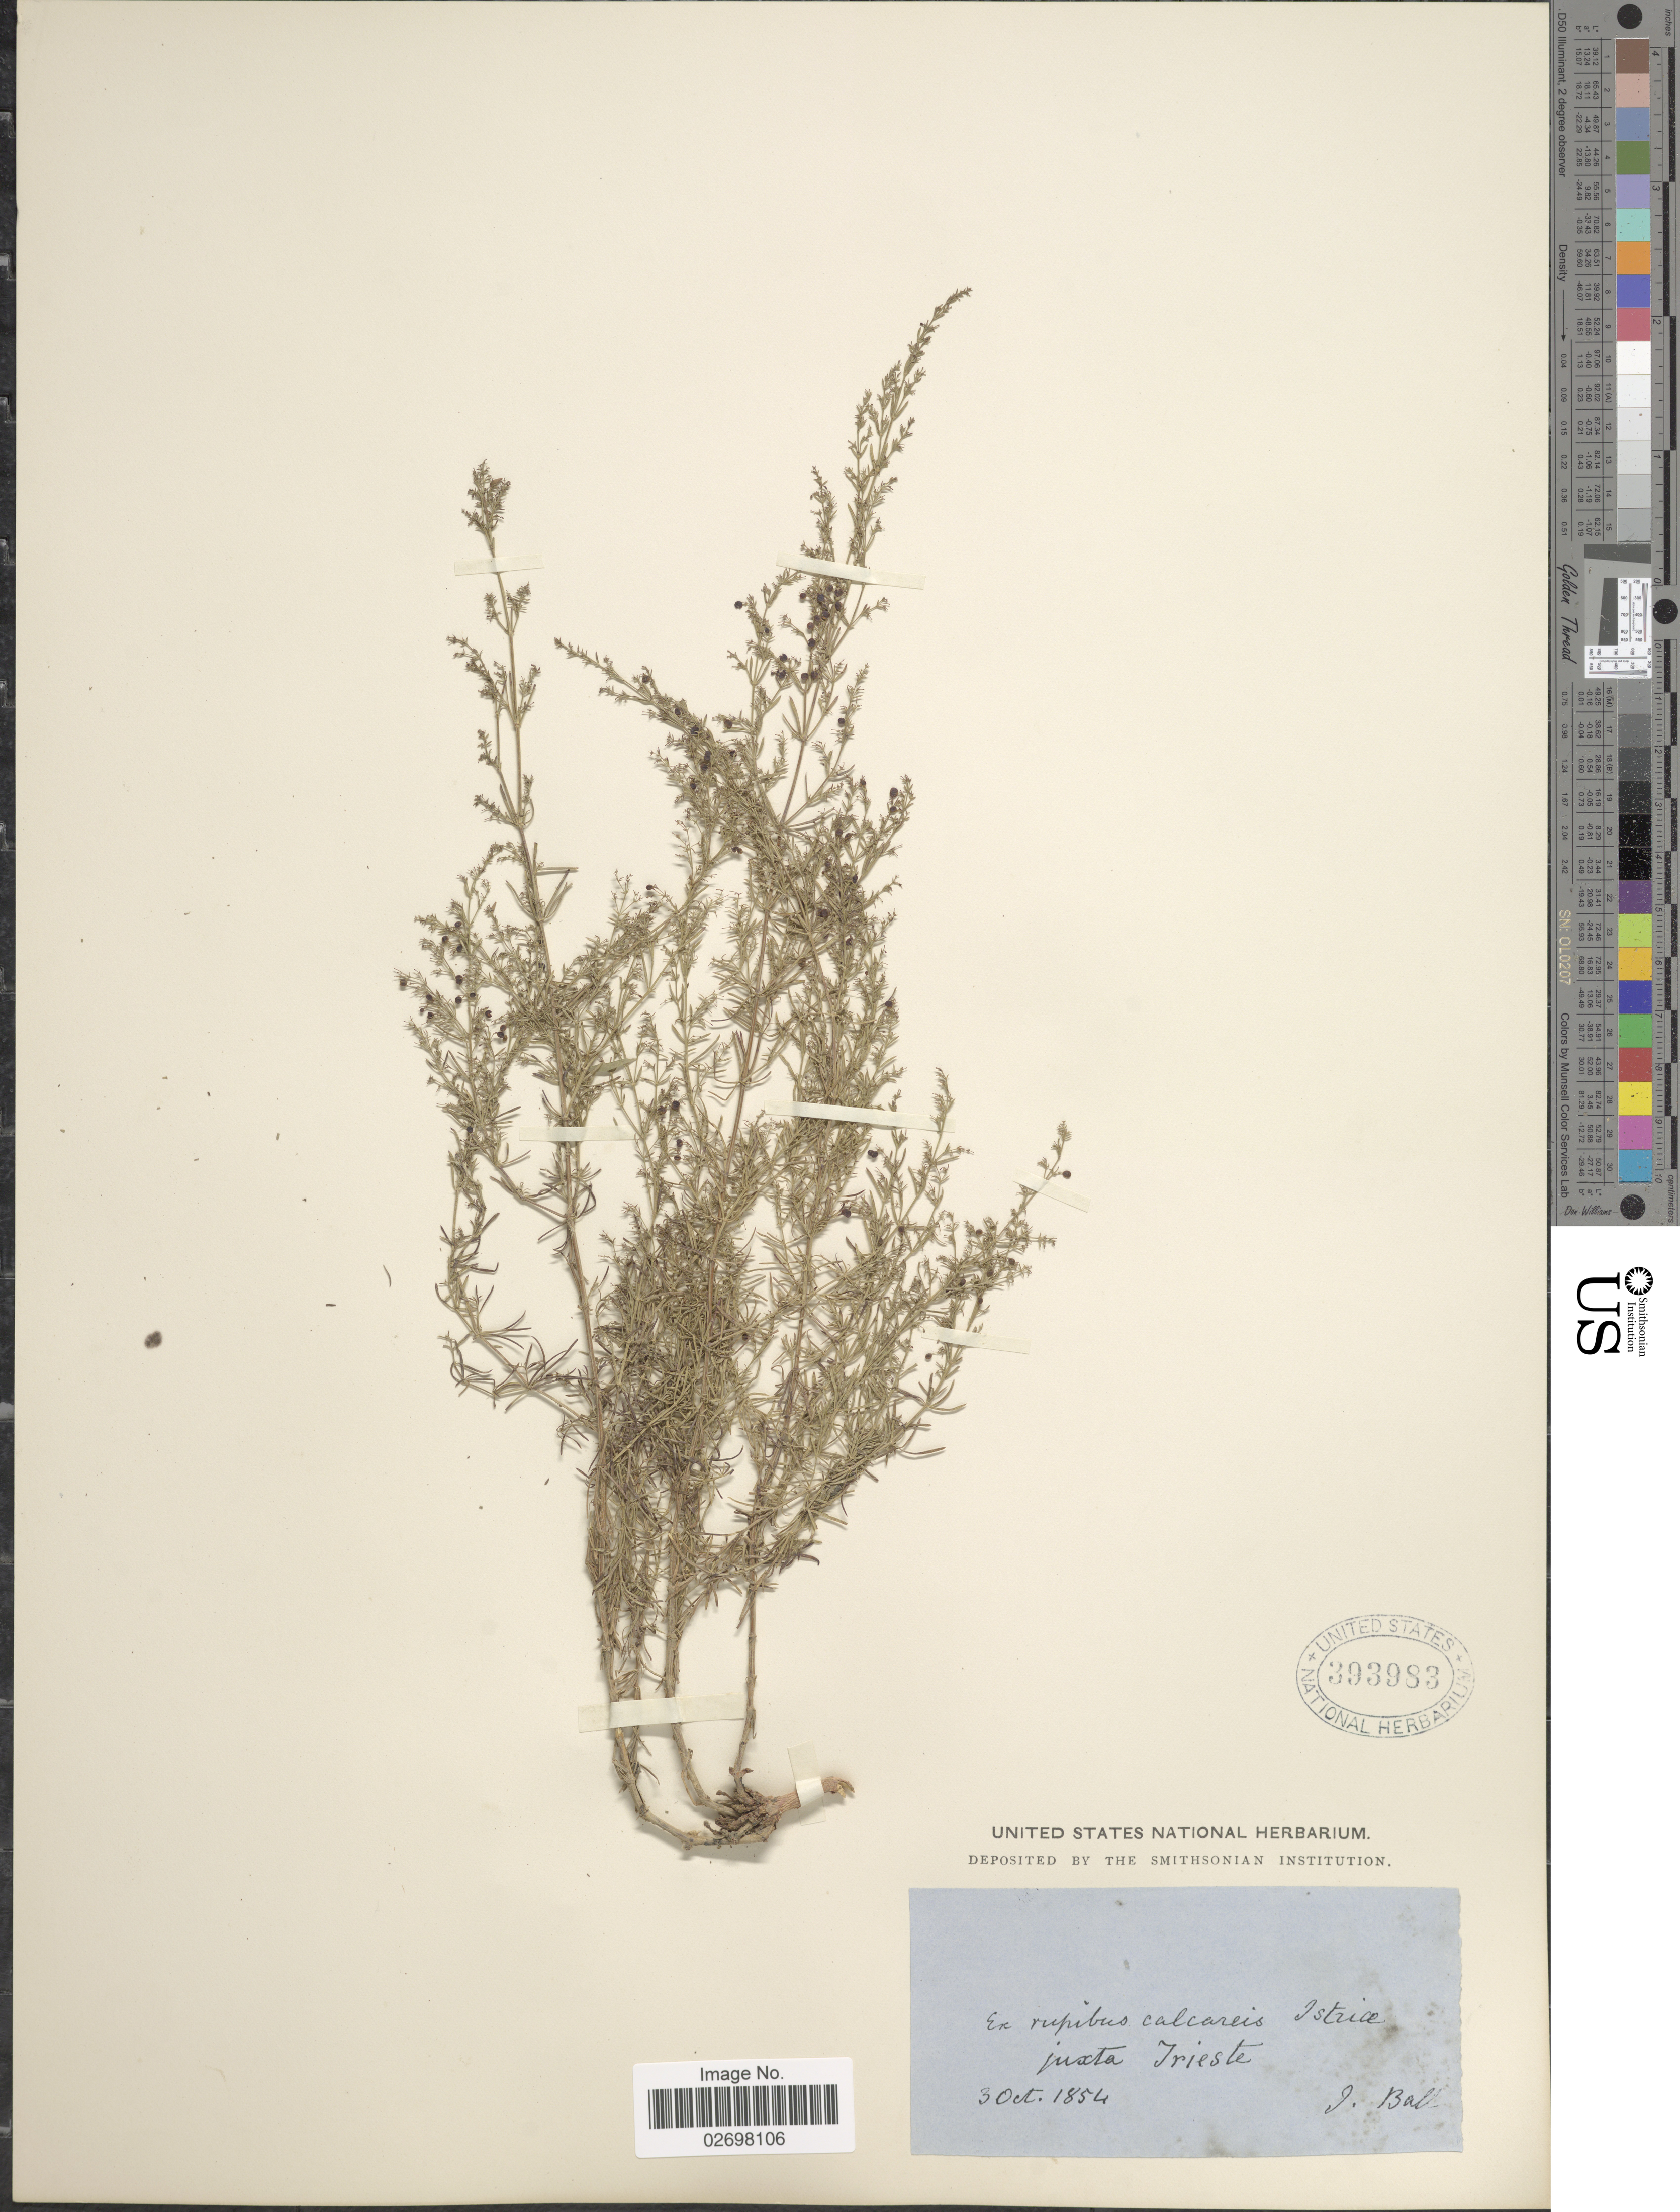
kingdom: Plantae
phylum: Tracheophyta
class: Magnoliopsida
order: Gentianales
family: Rubiaceae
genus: Galium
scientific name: Galium sp.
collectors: J. Ball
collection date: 1854-10-03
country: Italy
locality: Rupibus calcareis Istriae juxta Trieste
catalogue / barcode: US 393983